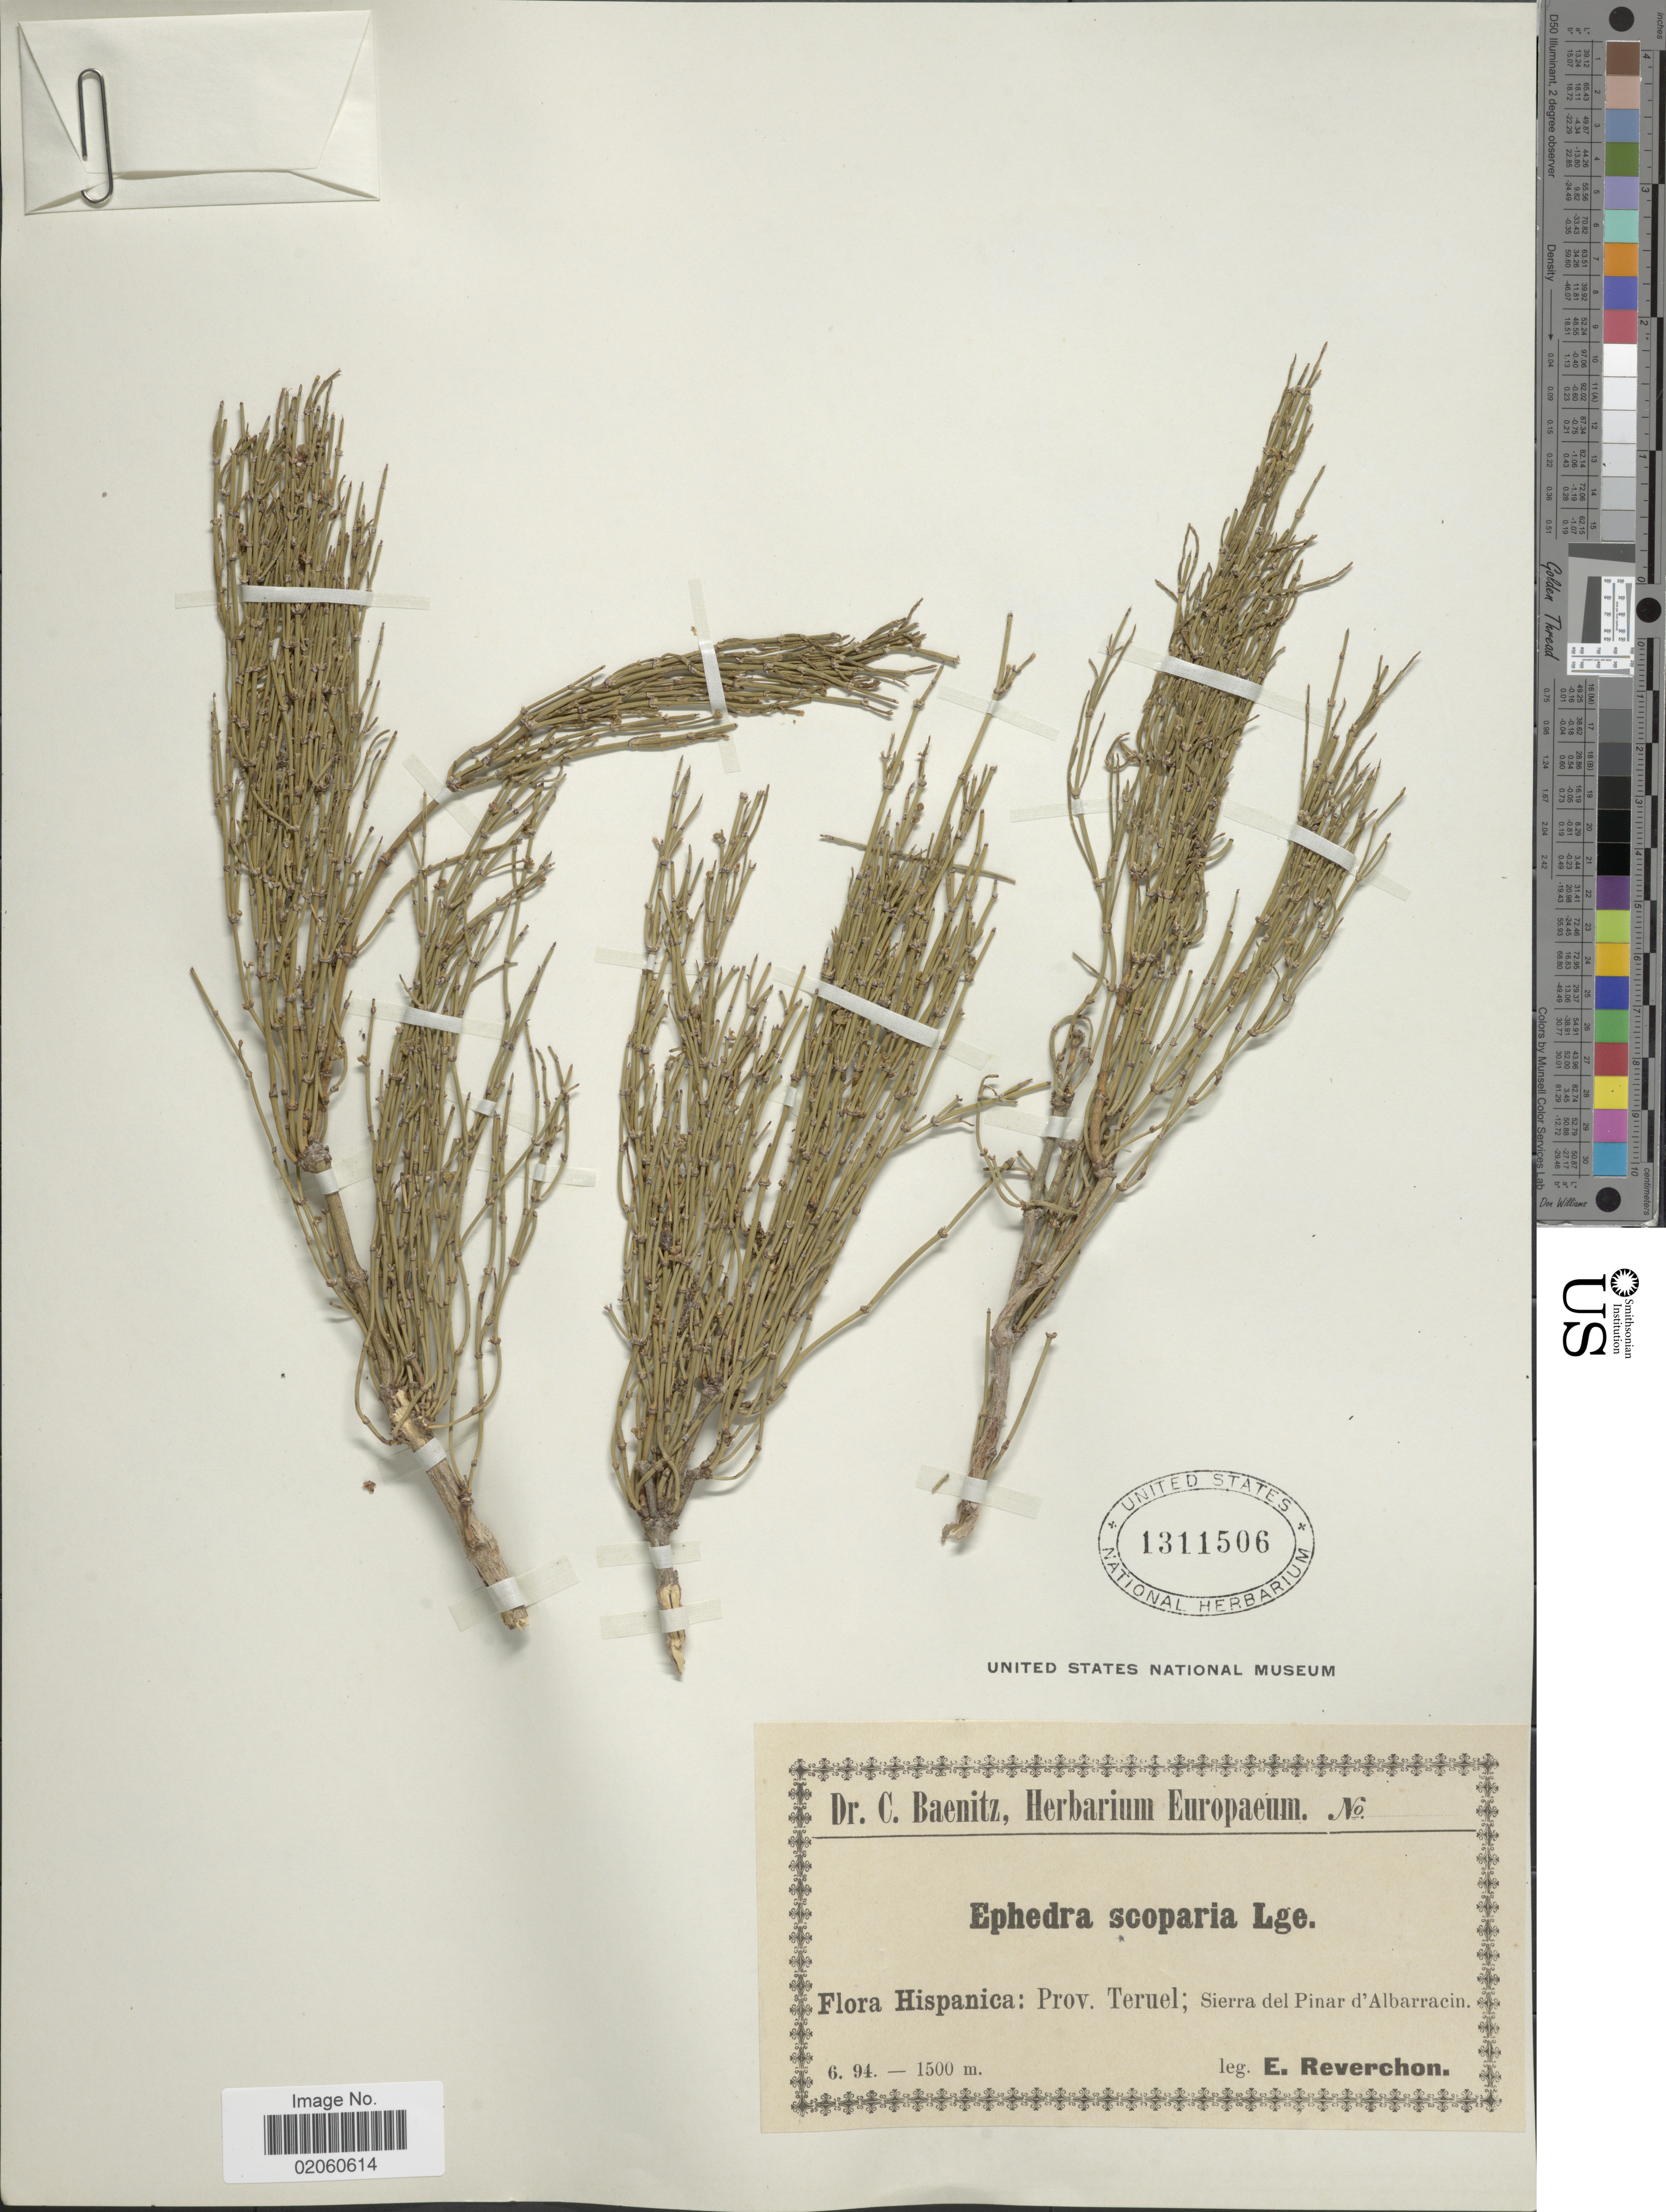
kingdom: Plantae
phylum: Tracheophyta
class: Gnetopsida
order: Ephedrales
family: Ephedraceae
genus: Ephedra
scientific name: Ephedra scoparia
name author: Lange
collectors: E. Reverchon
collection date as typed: Transcribed d/m/y: /6/94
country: Spain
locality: Hispanica: Prov. Teruel; Sierra del Pinar d'Albarracin.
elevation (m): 1500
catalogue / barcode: US 1311506